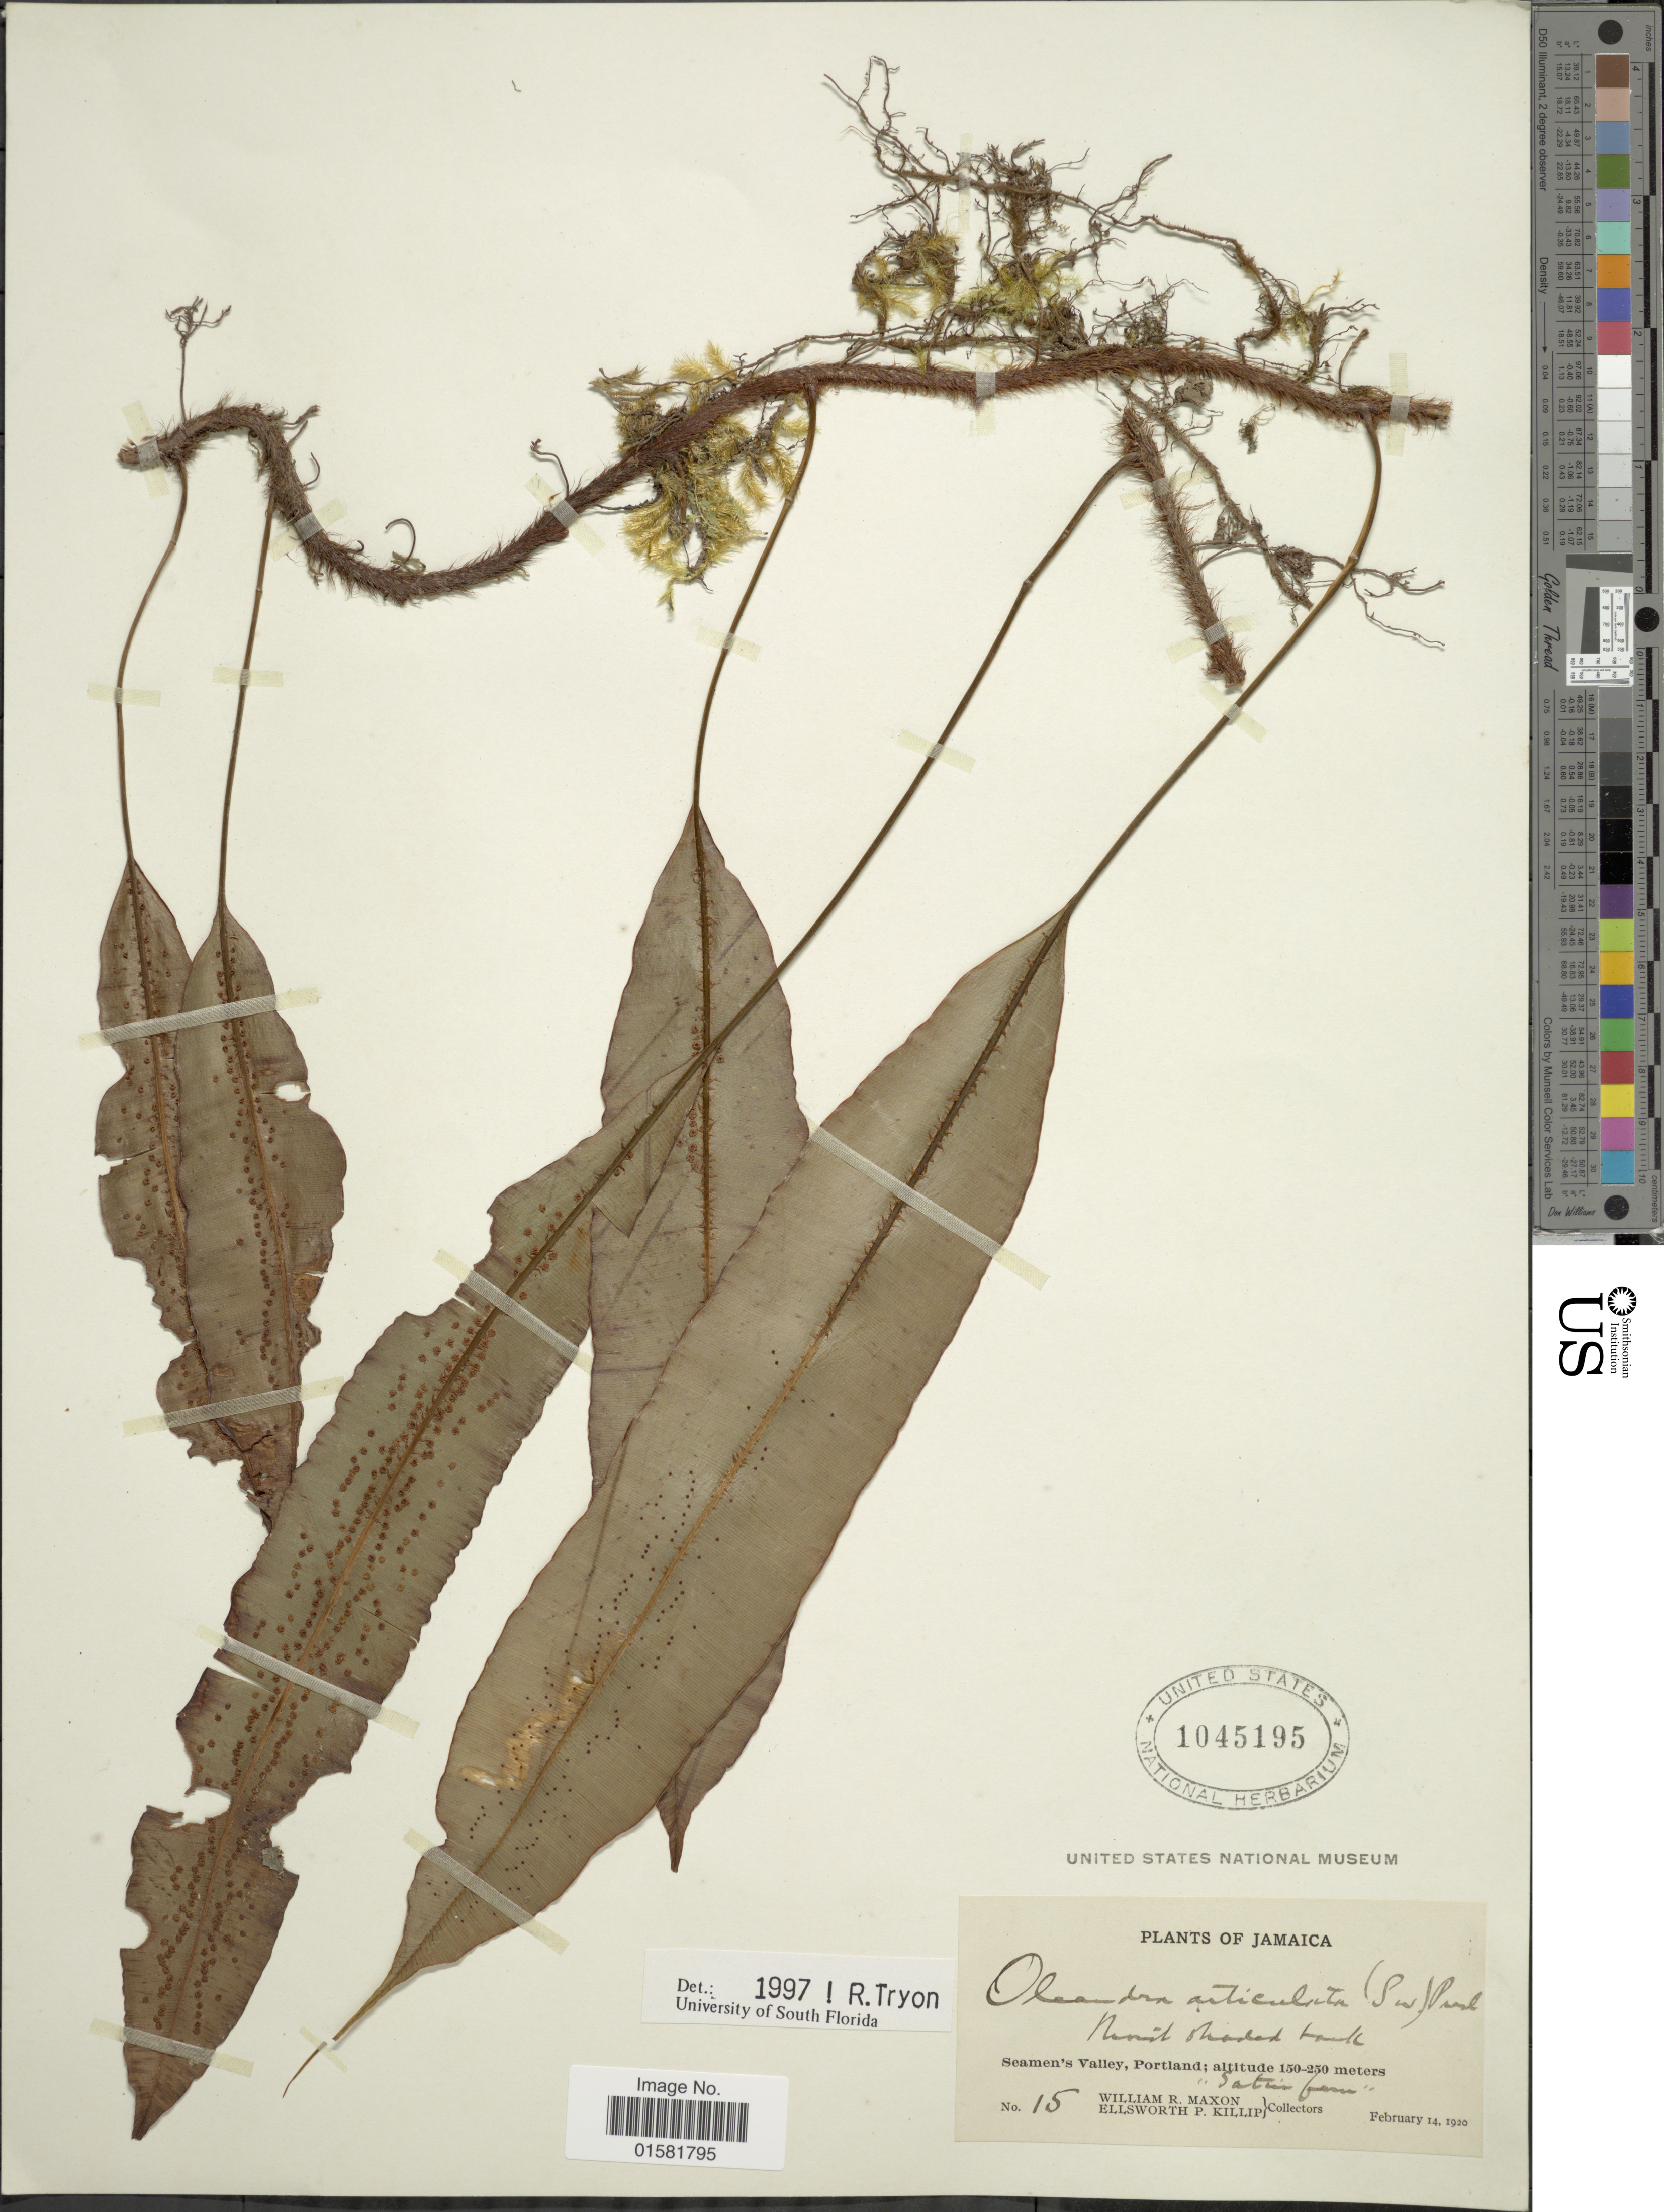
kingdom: Plantae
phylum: Tracheophyta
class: Polypodiopsida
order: Polypodiales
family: Oleandraceae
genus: Oleandra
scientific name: Oleandra articulata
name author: (Sw.) C. Presl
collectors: W. R. Maxon & E. P. Killip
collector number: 15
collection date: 1920-02-14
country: Jamaica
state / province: Portland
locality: Jamaica, Seamen's Valley, Portland.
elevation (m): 150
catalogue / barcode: US 1045195